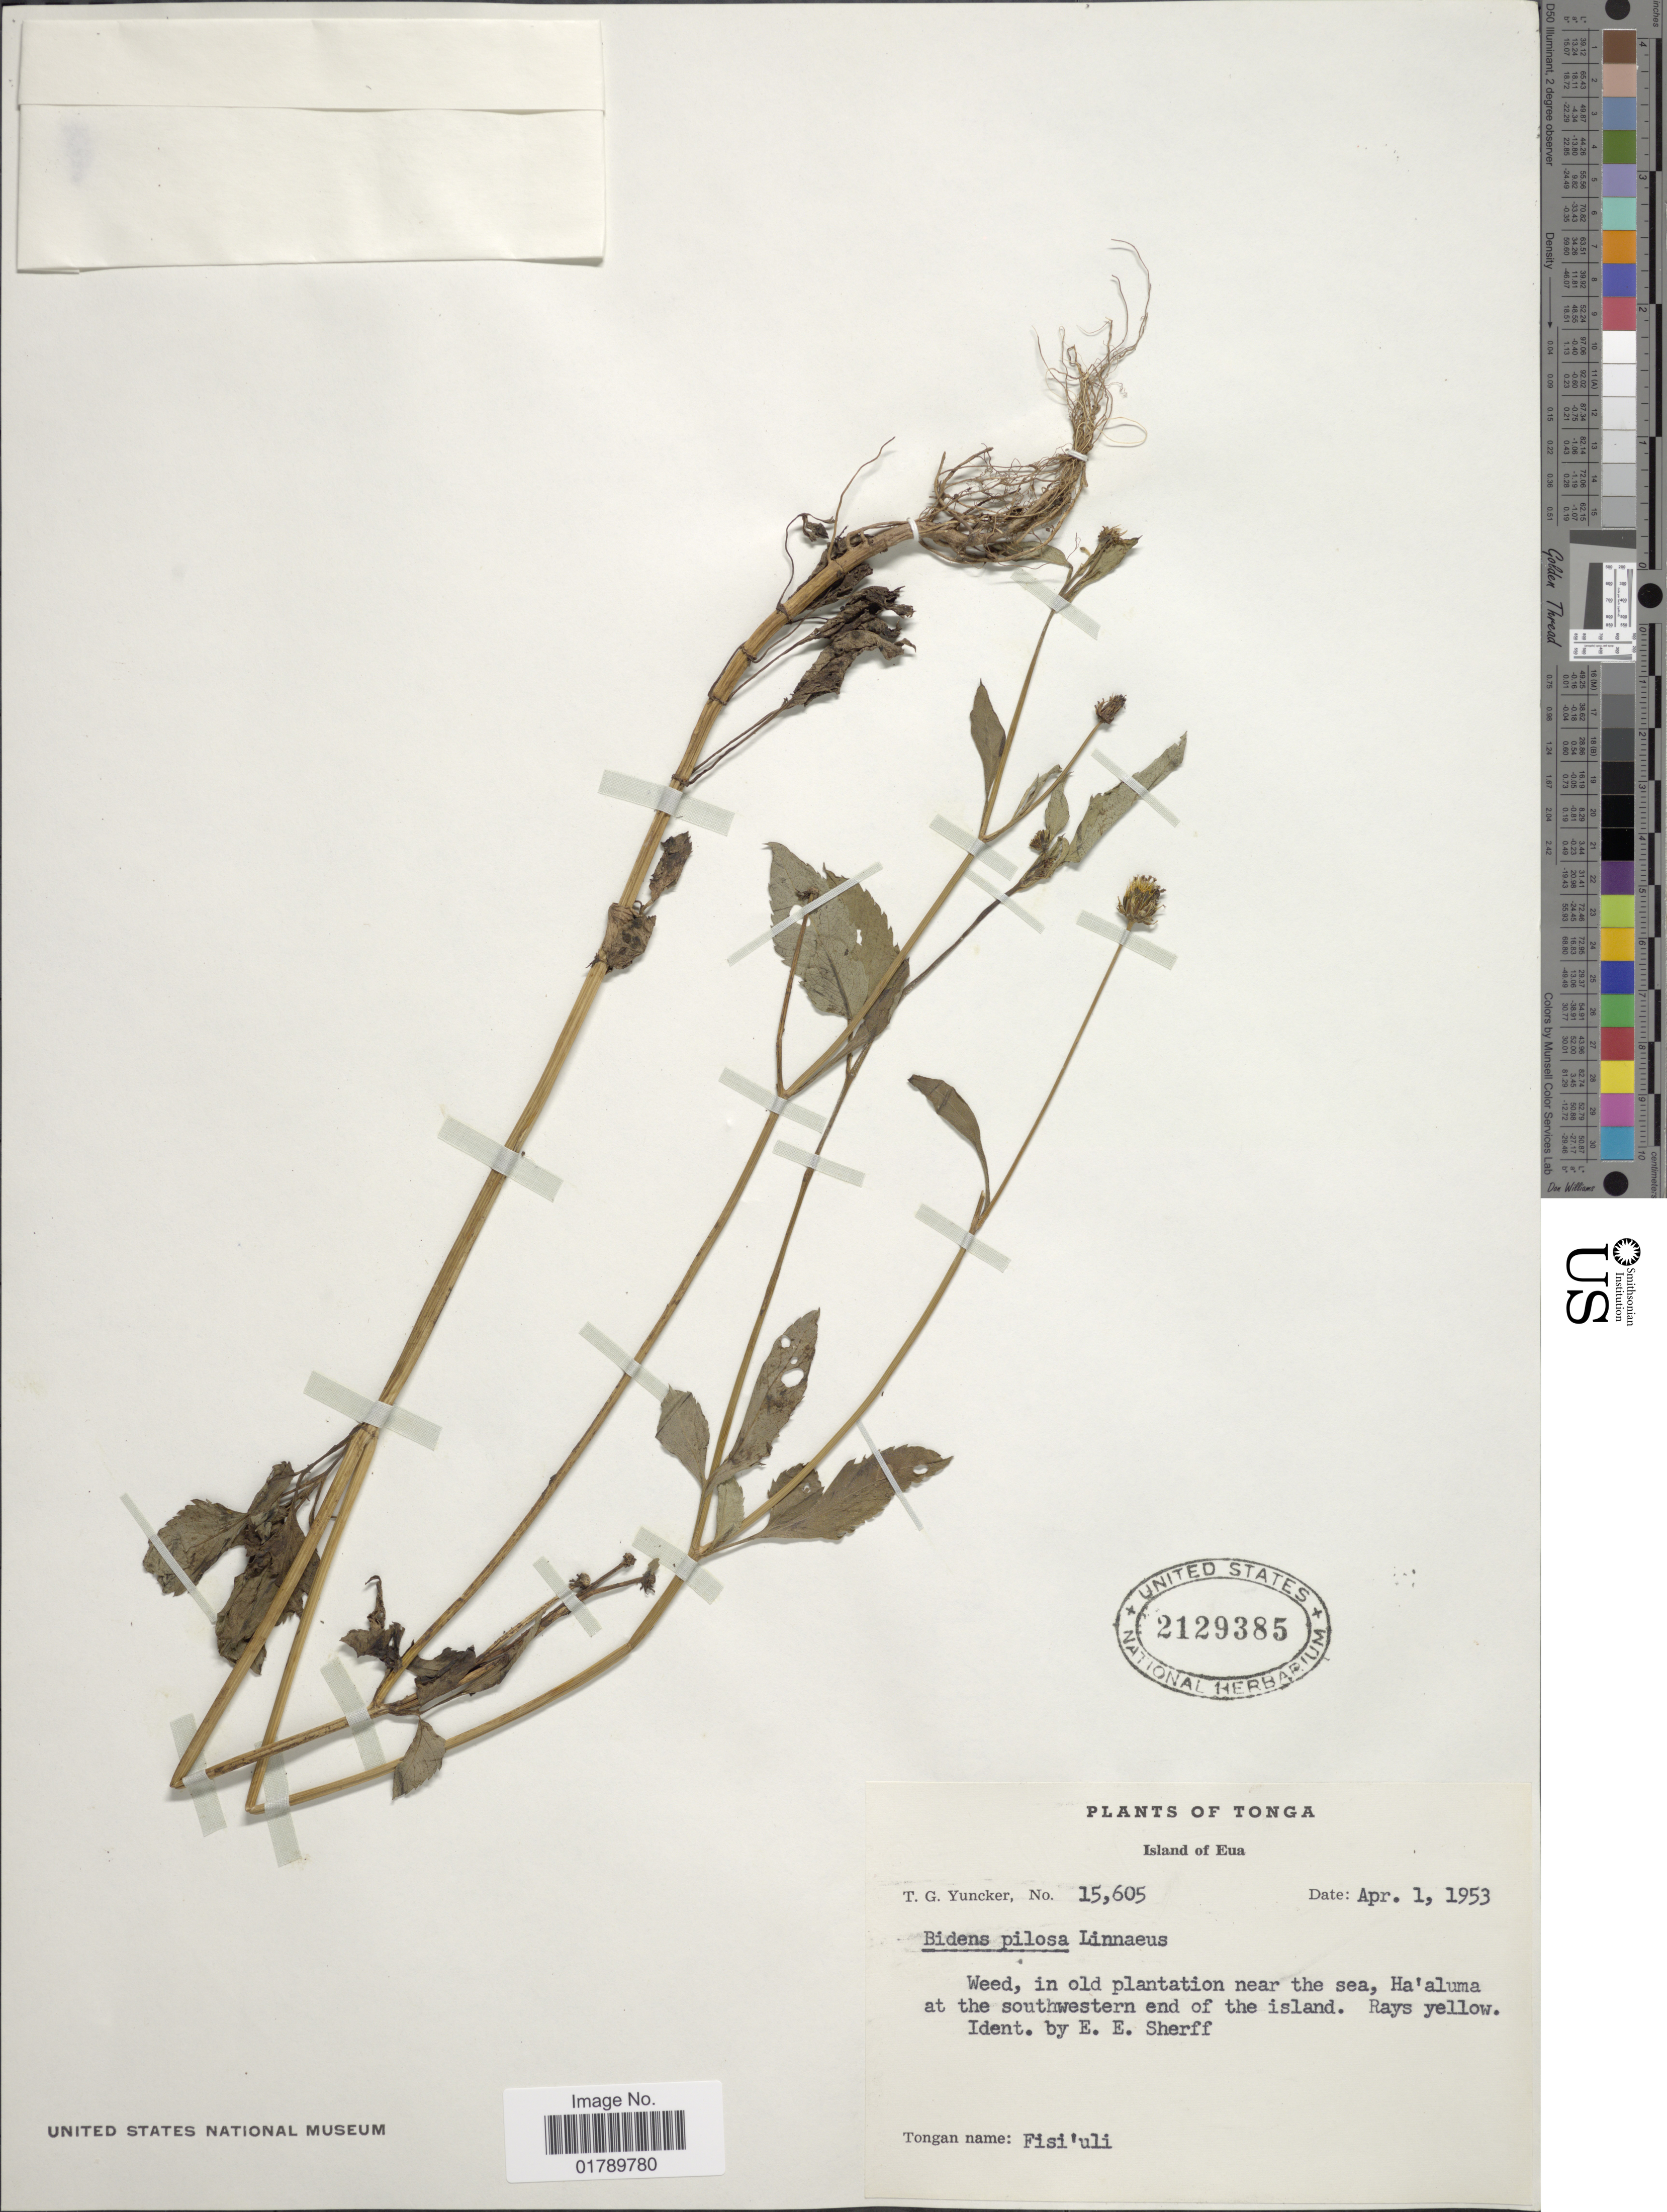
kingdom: Plantae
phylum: Tracheophyta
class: Magnoliopsida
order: Asterales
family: Asteraceae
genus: Bidens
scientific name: Bidens pilosa var. pilosa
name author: L.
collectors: T. G. Yuncker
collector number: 15605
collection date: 1953-04-01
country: Tonga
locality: Island of Eua. Weed, in old plantation near the sea, Ha'aluma at the southwestern end of the island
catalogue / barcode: US 2129385